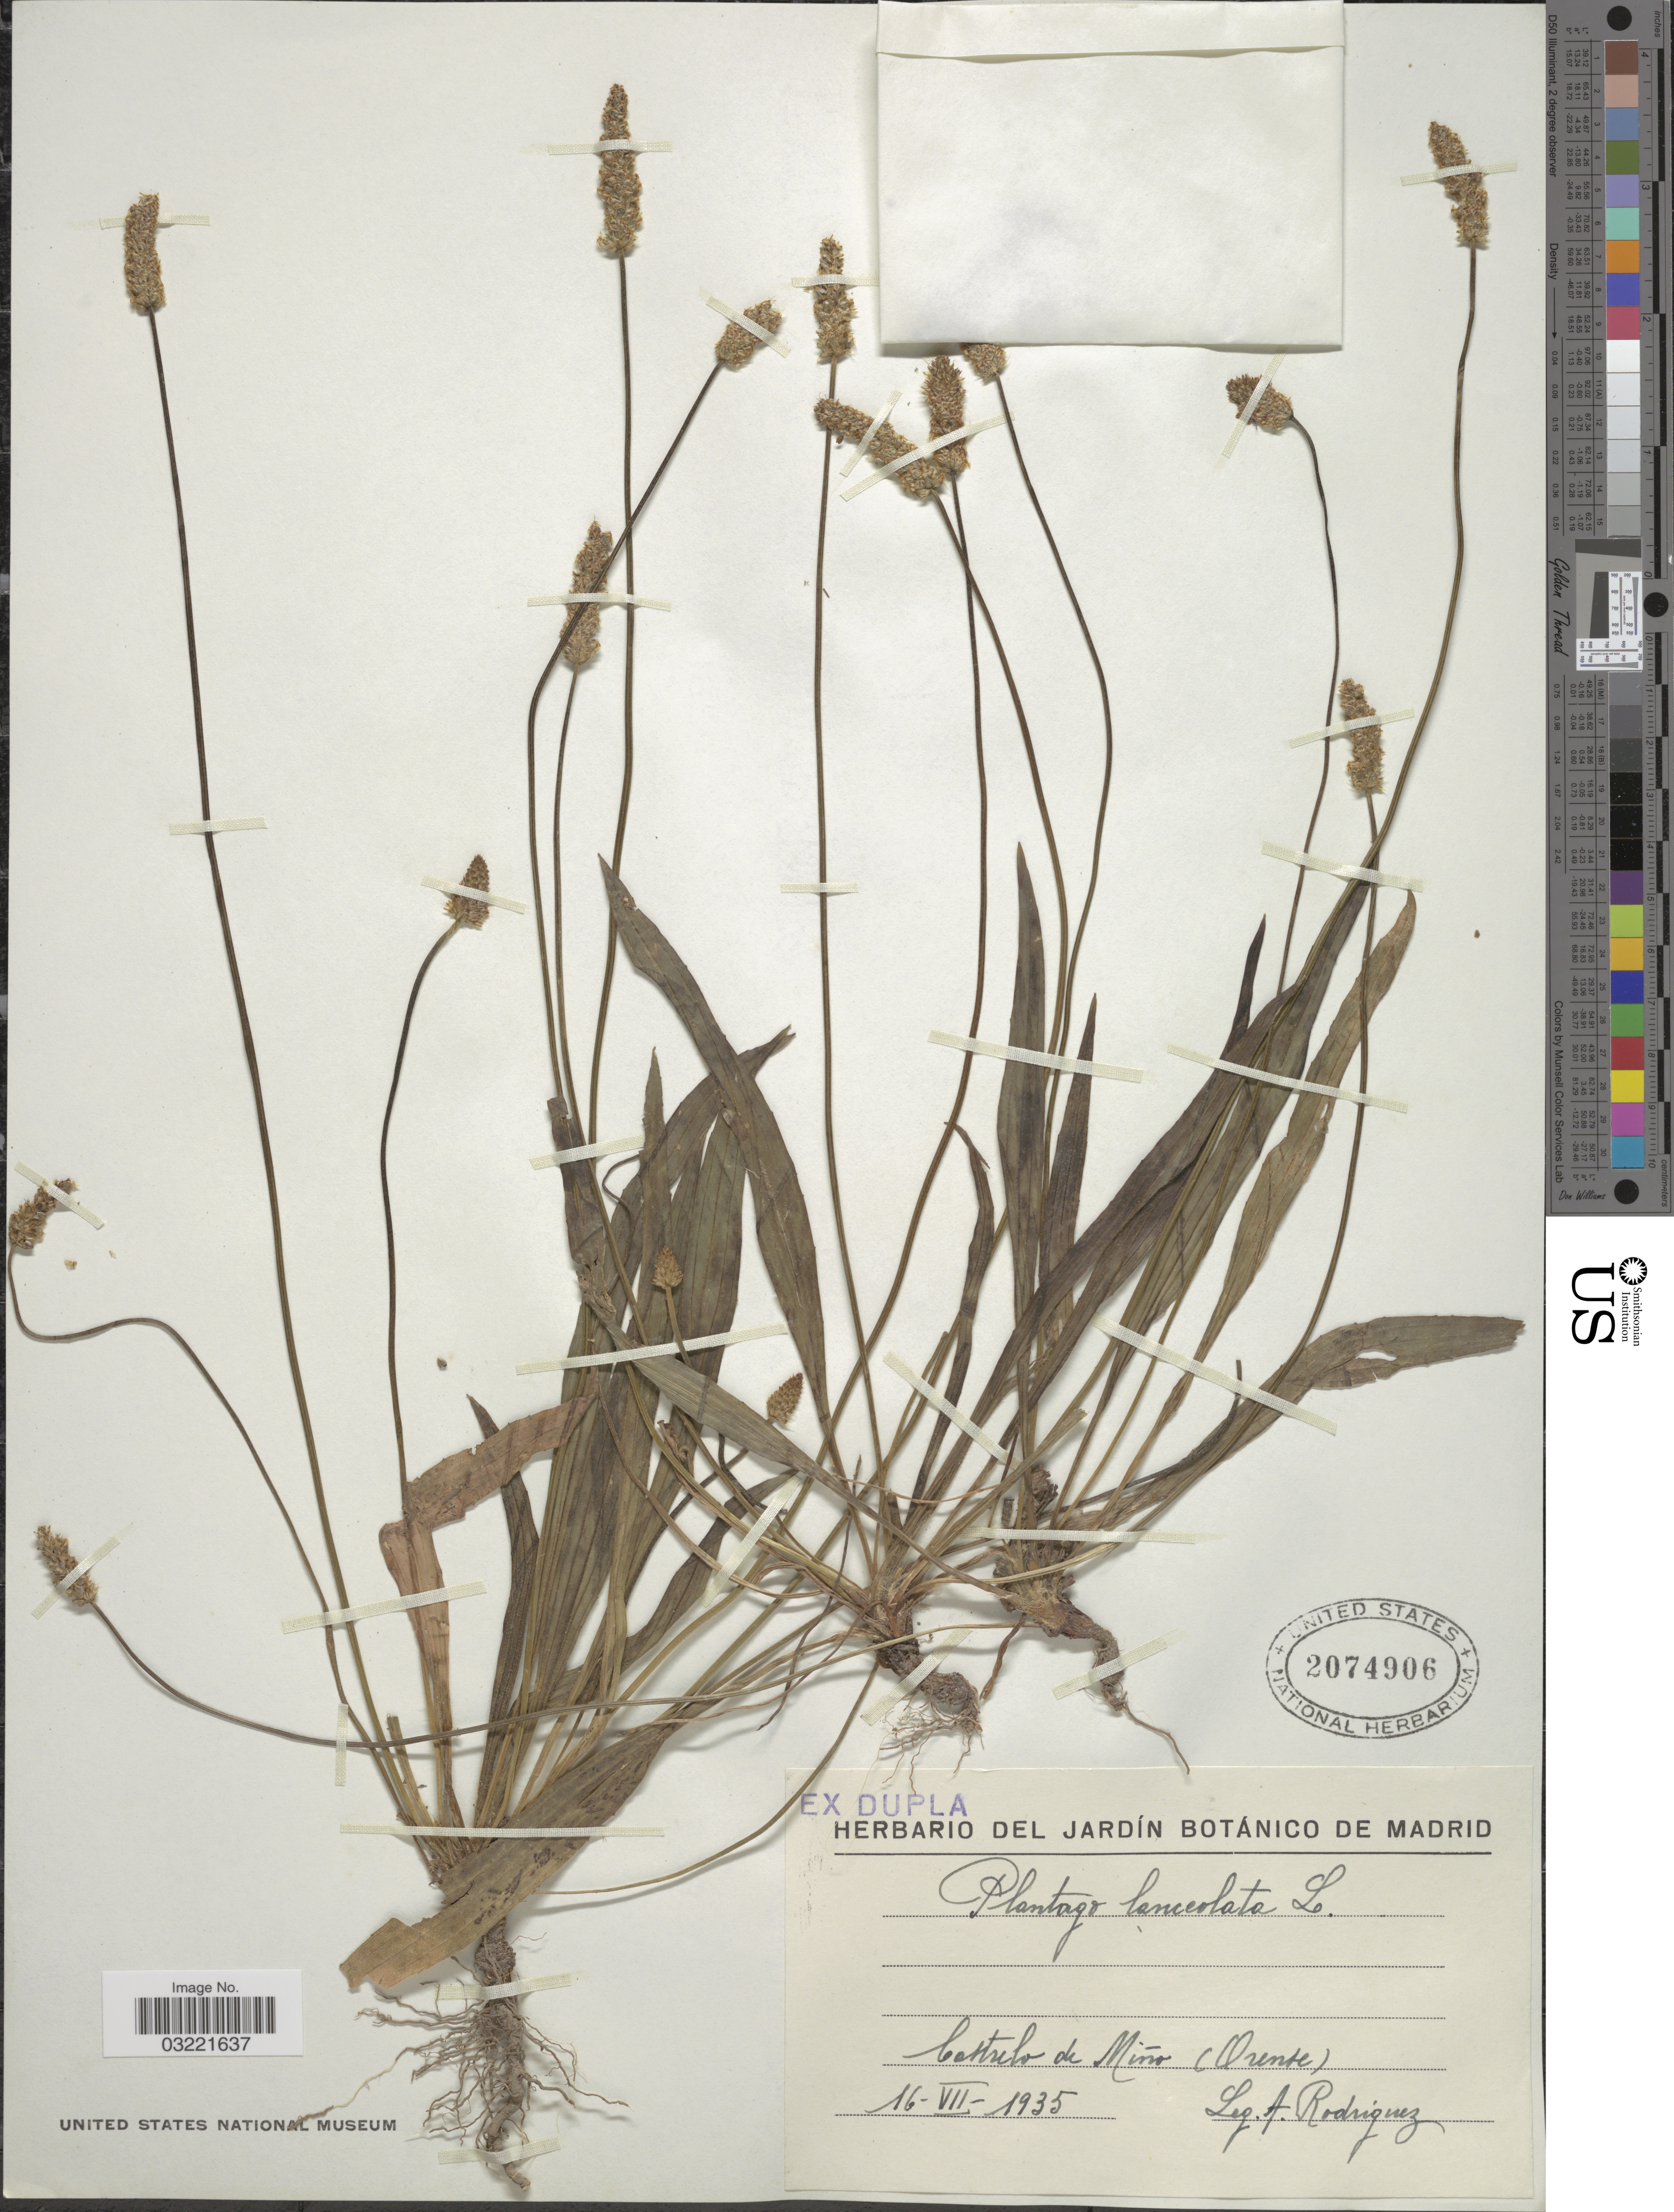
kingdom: Plantae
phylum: Tracheophyta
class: Magnoliopsida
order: Lamiales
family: Plantaginaceae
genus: Plantago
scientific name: Plantago lanceolata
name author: L.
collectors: A. Rodriguez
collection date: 1935-07-16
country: Spain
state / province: Madrid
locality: Castrelo de Miño (Orente).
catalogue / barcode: US 2074906